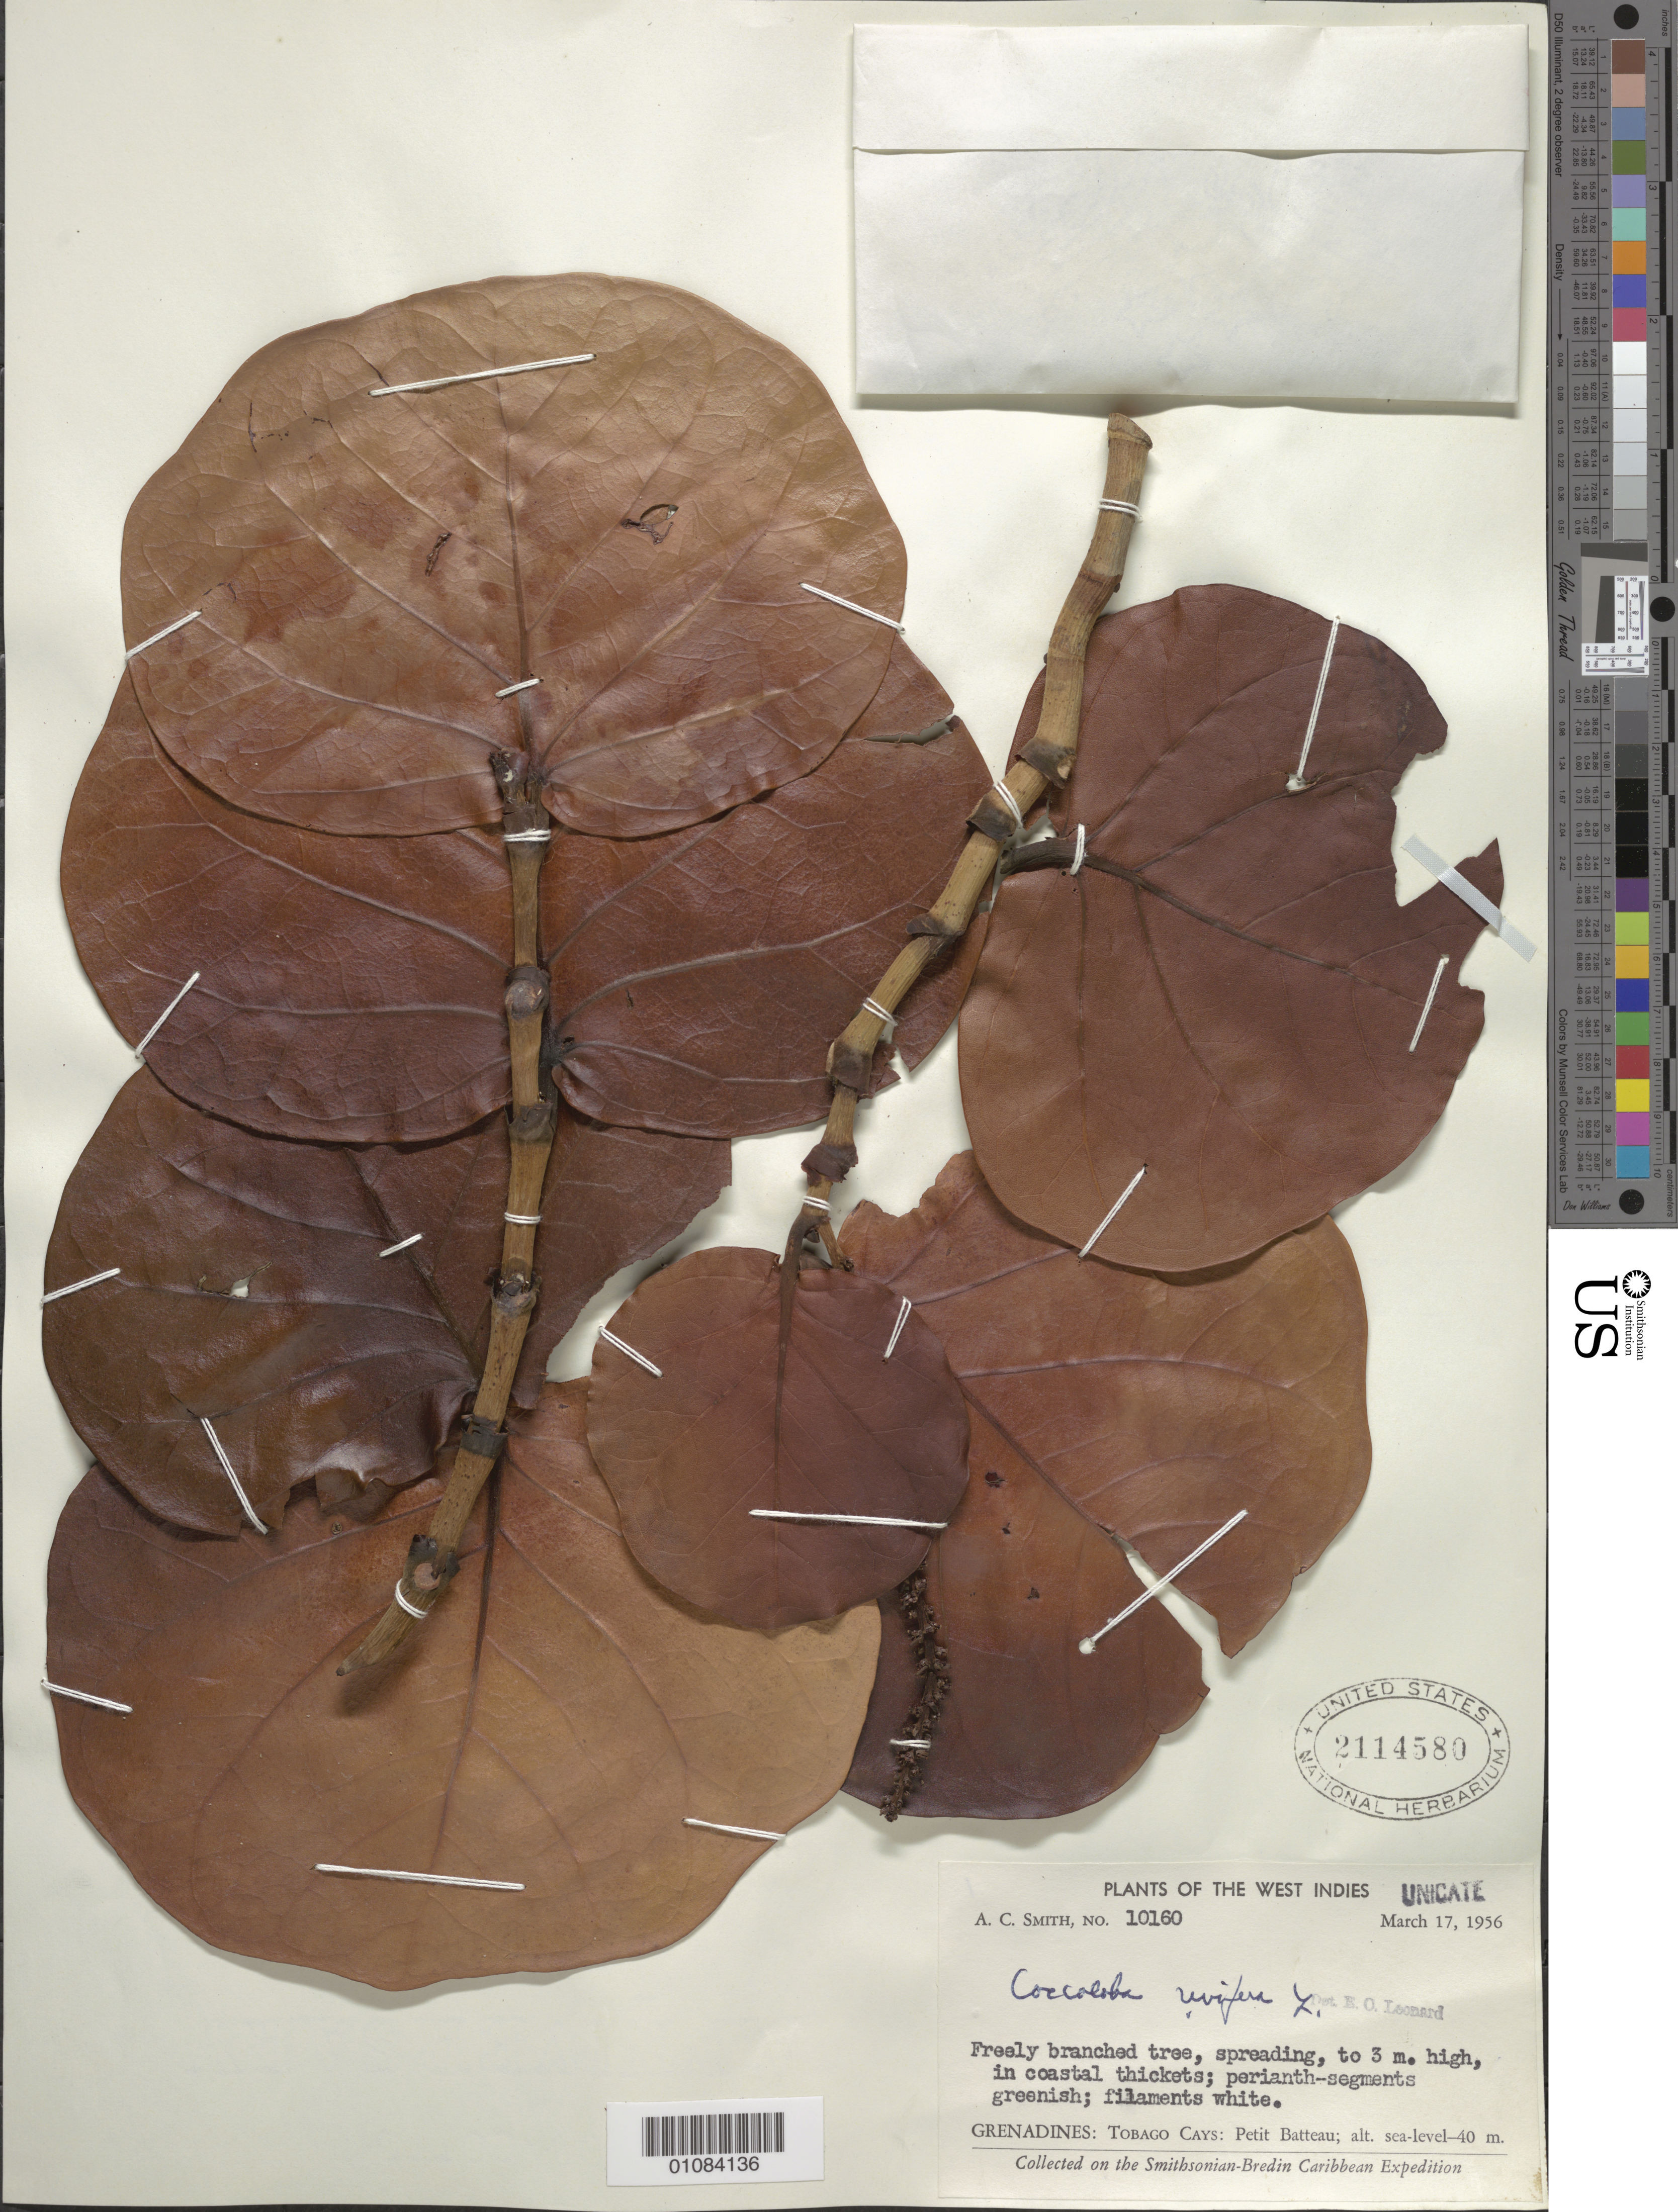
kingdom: Plantae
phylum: Tracheophyta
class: Magnoliopsida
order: Caryophyllales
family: Polygonaceae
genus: Coccoloba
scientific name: Coccoloba uvifera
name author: L.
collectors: A. C. Smith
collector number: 10160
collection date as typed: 17 Mar 1956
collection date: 1956-03-17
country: St. Vincent - Grenadines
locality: Grenadines: Tobago Cays (not in list): Petit Batteau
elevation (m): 0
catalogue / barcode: US 2114580